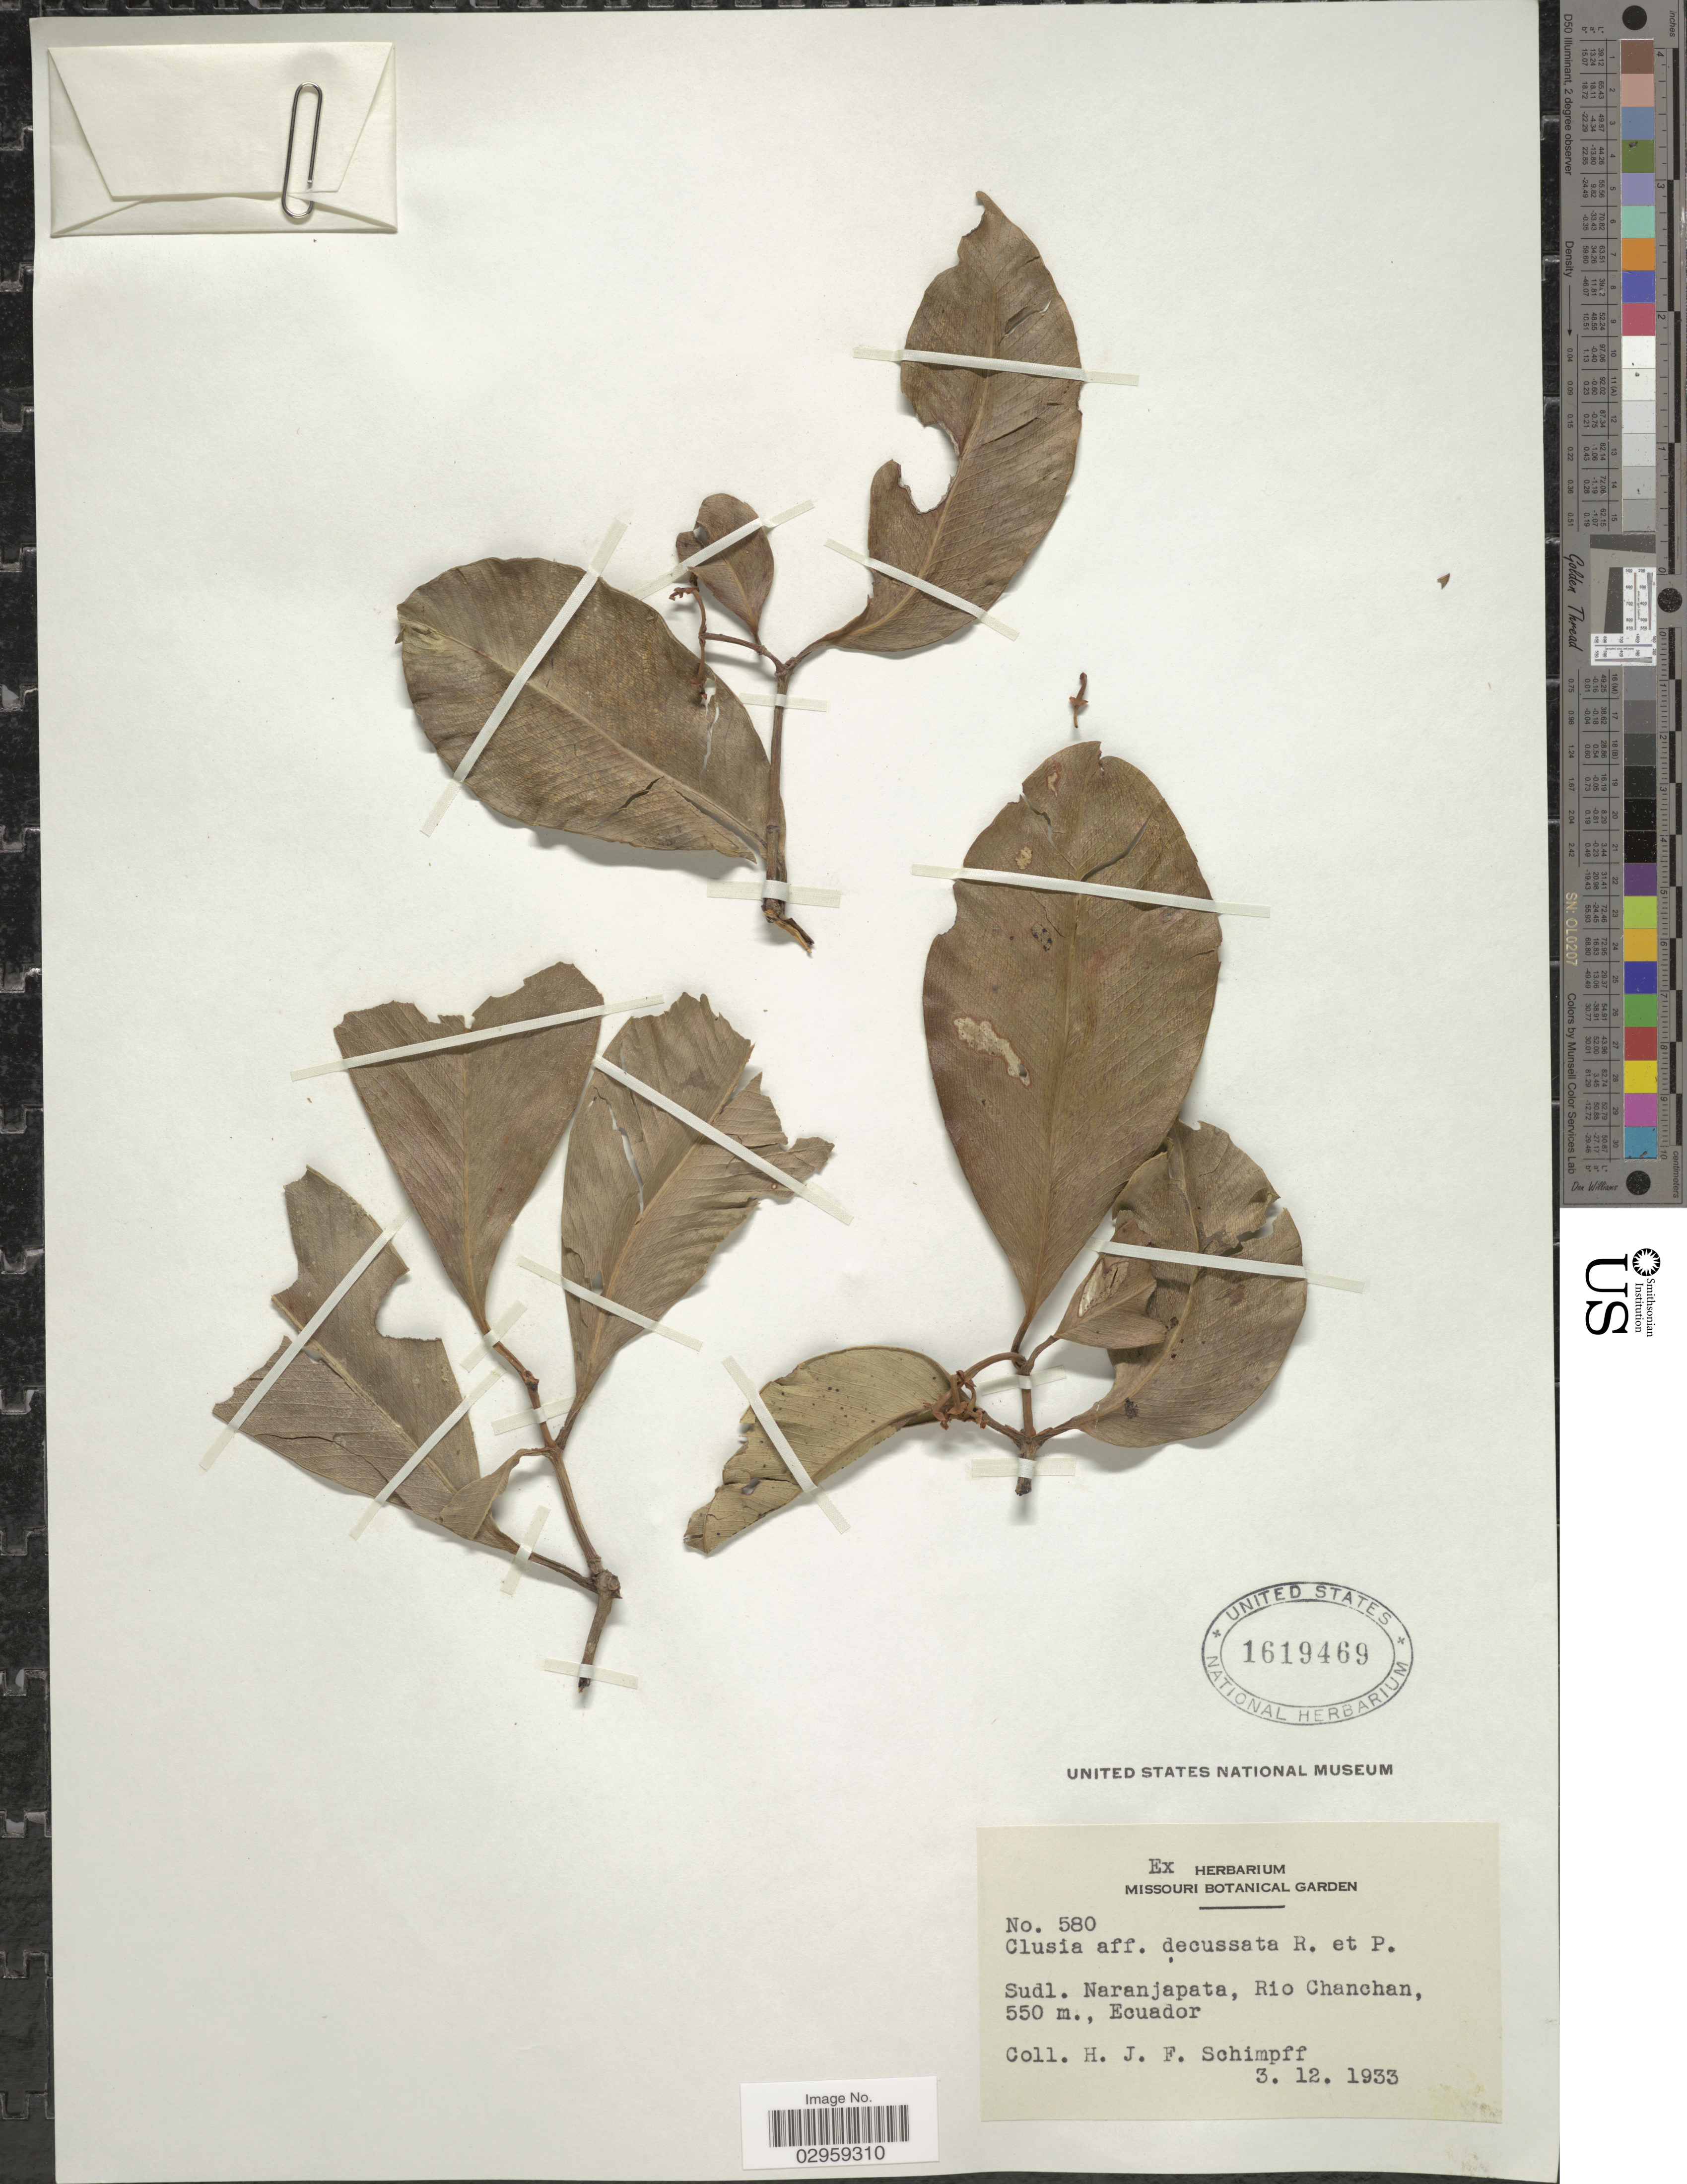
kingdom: Plantae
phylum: Tracheophyta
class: Magnoliopsida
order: Malpighiales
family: Clusiaceae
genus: Clusia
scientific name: Clusia decussata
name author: Ruiz & Pav. ex Planch. & Triana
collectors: H. Schimpff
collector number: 580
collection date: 1933-12-03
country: Ecuador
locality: Sudl. Naranjapata, Rio Chanchan.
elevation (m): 550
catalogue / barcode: US 1619469